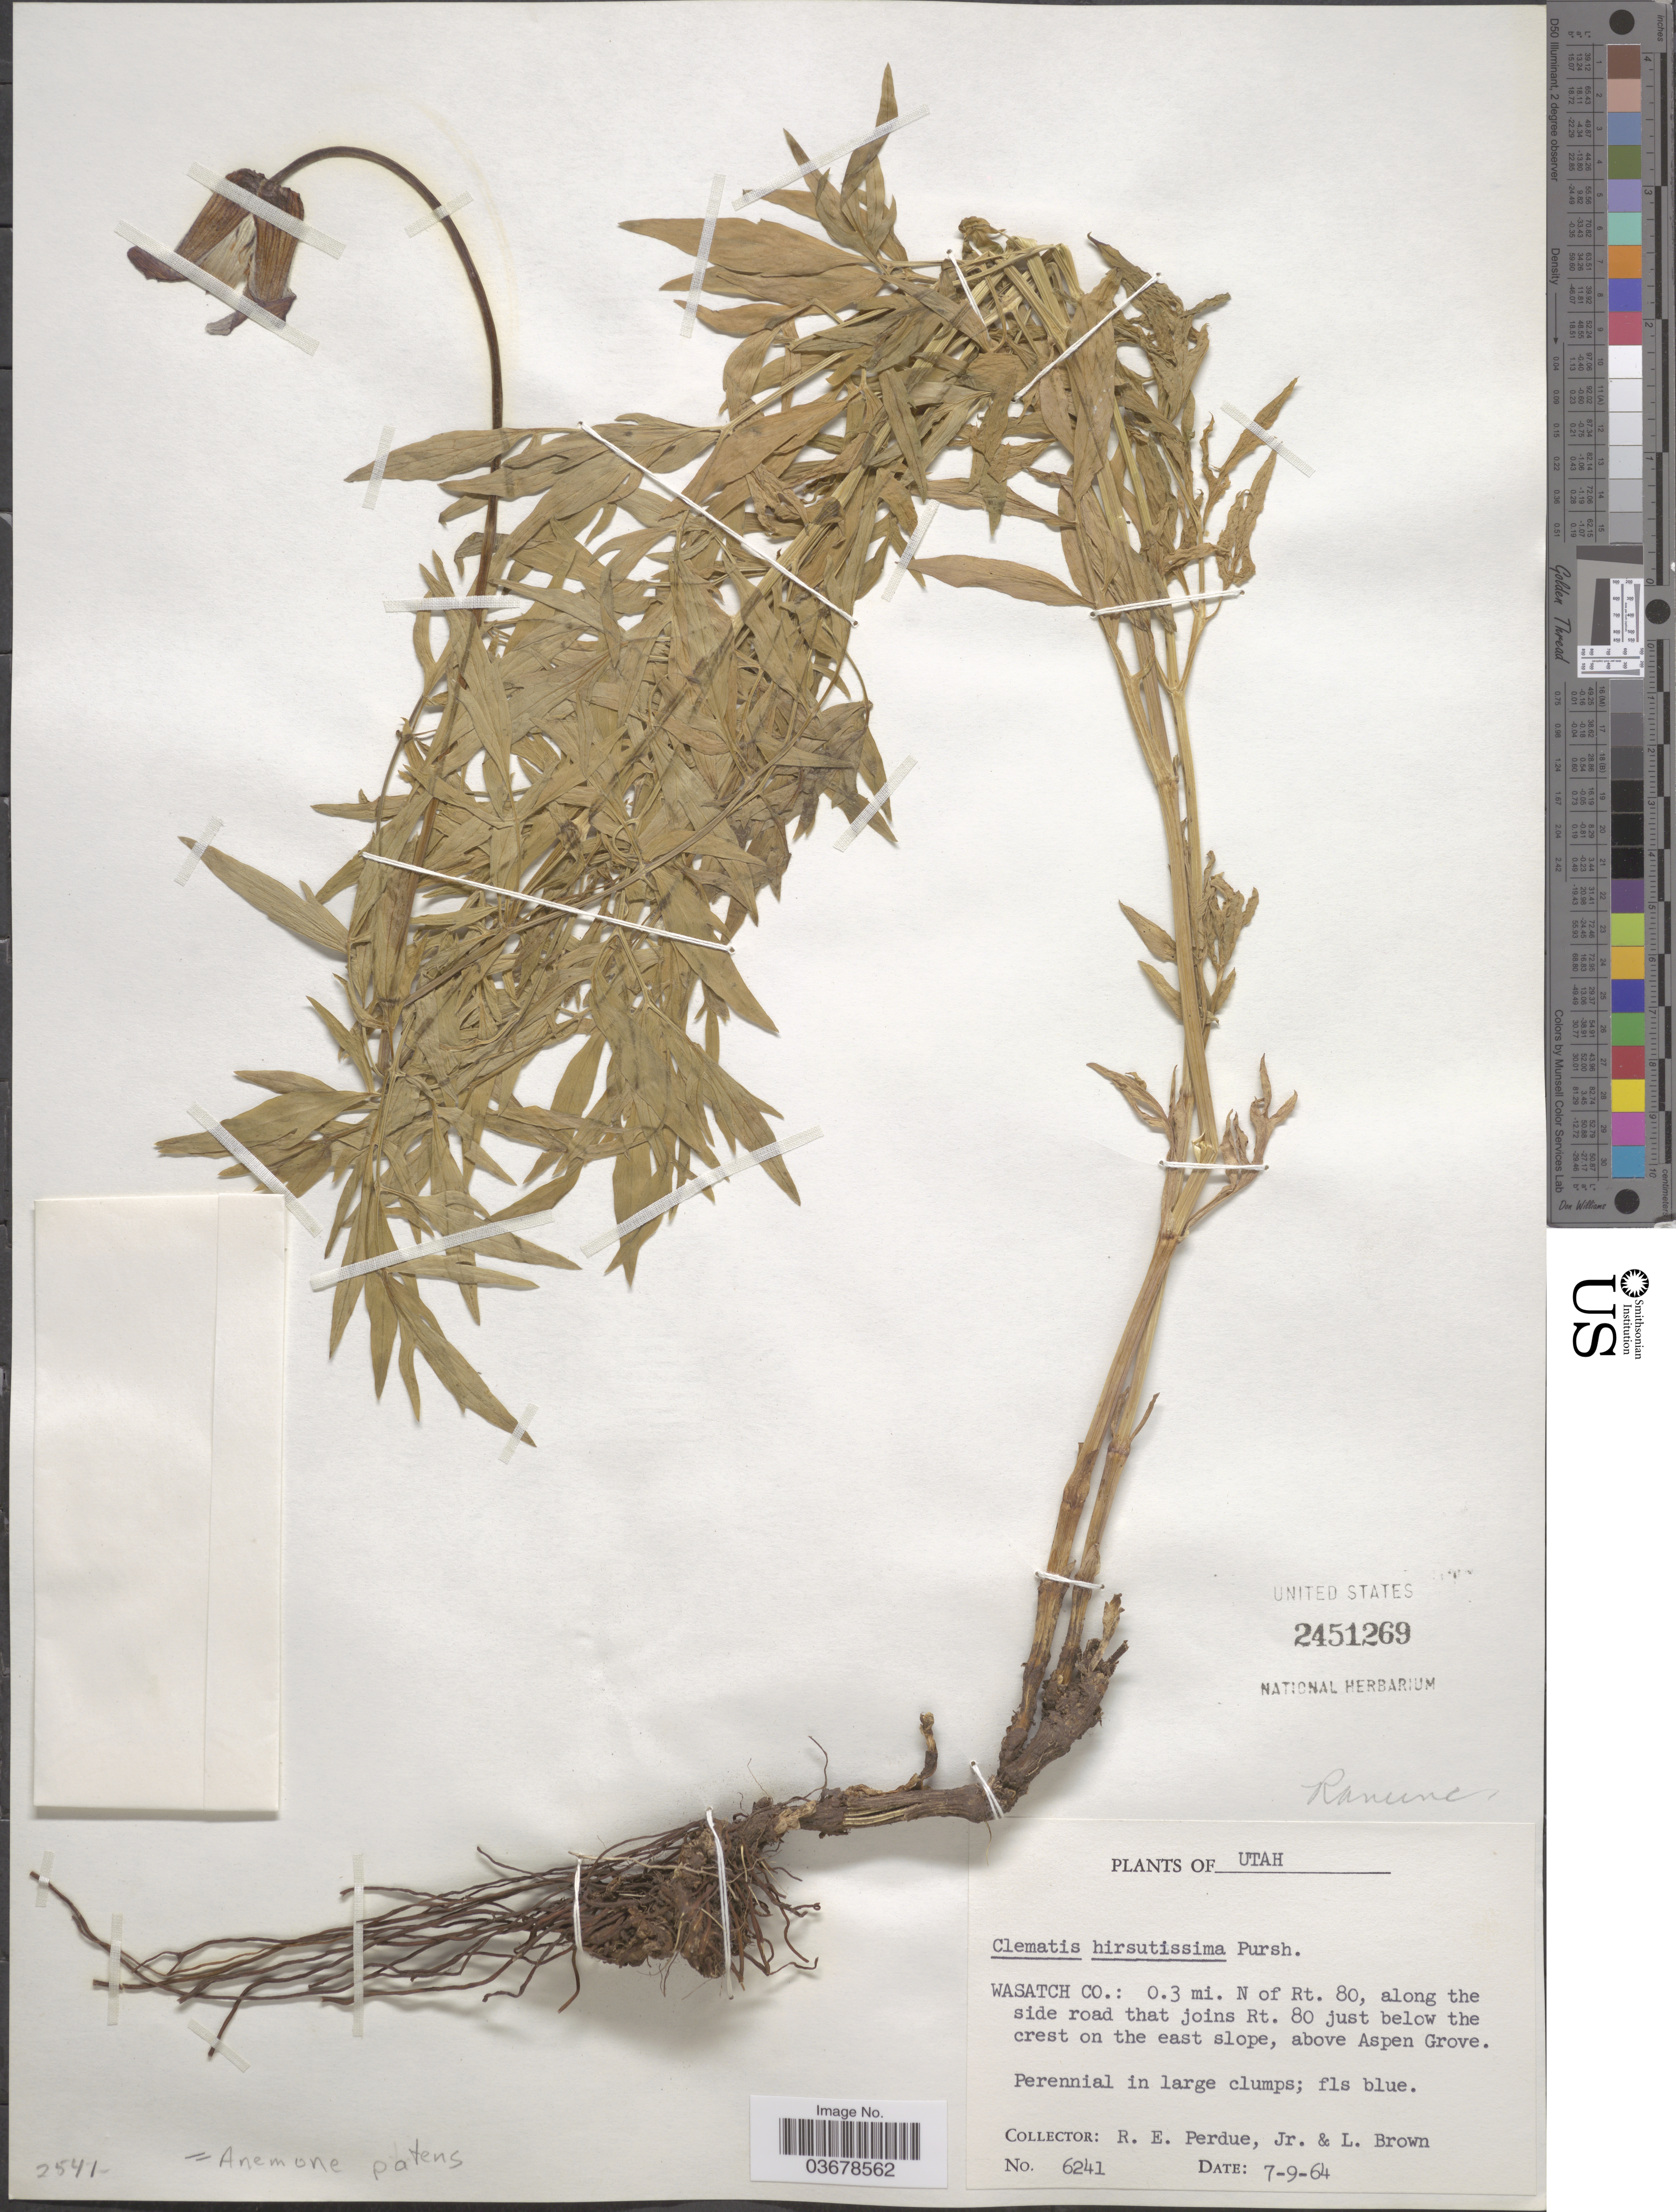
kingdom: Plantae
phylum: Tracheophyta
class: Magnoliopsida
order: Ranunculales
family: Ranunculaceae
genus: Clematis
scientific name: Clematis viorna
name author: L.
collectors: R. E. Perdue & L. Brown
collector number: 6241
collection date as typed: Transcribed d/m/y: 9/7/64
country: United States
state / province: Utah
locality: Wasatch Co.: 0.3 mi. N of Rt. 80, along the side road that joins Rt. 80 just below the crest on the east slope, above Aspen Grove.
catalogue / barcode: US 2451269